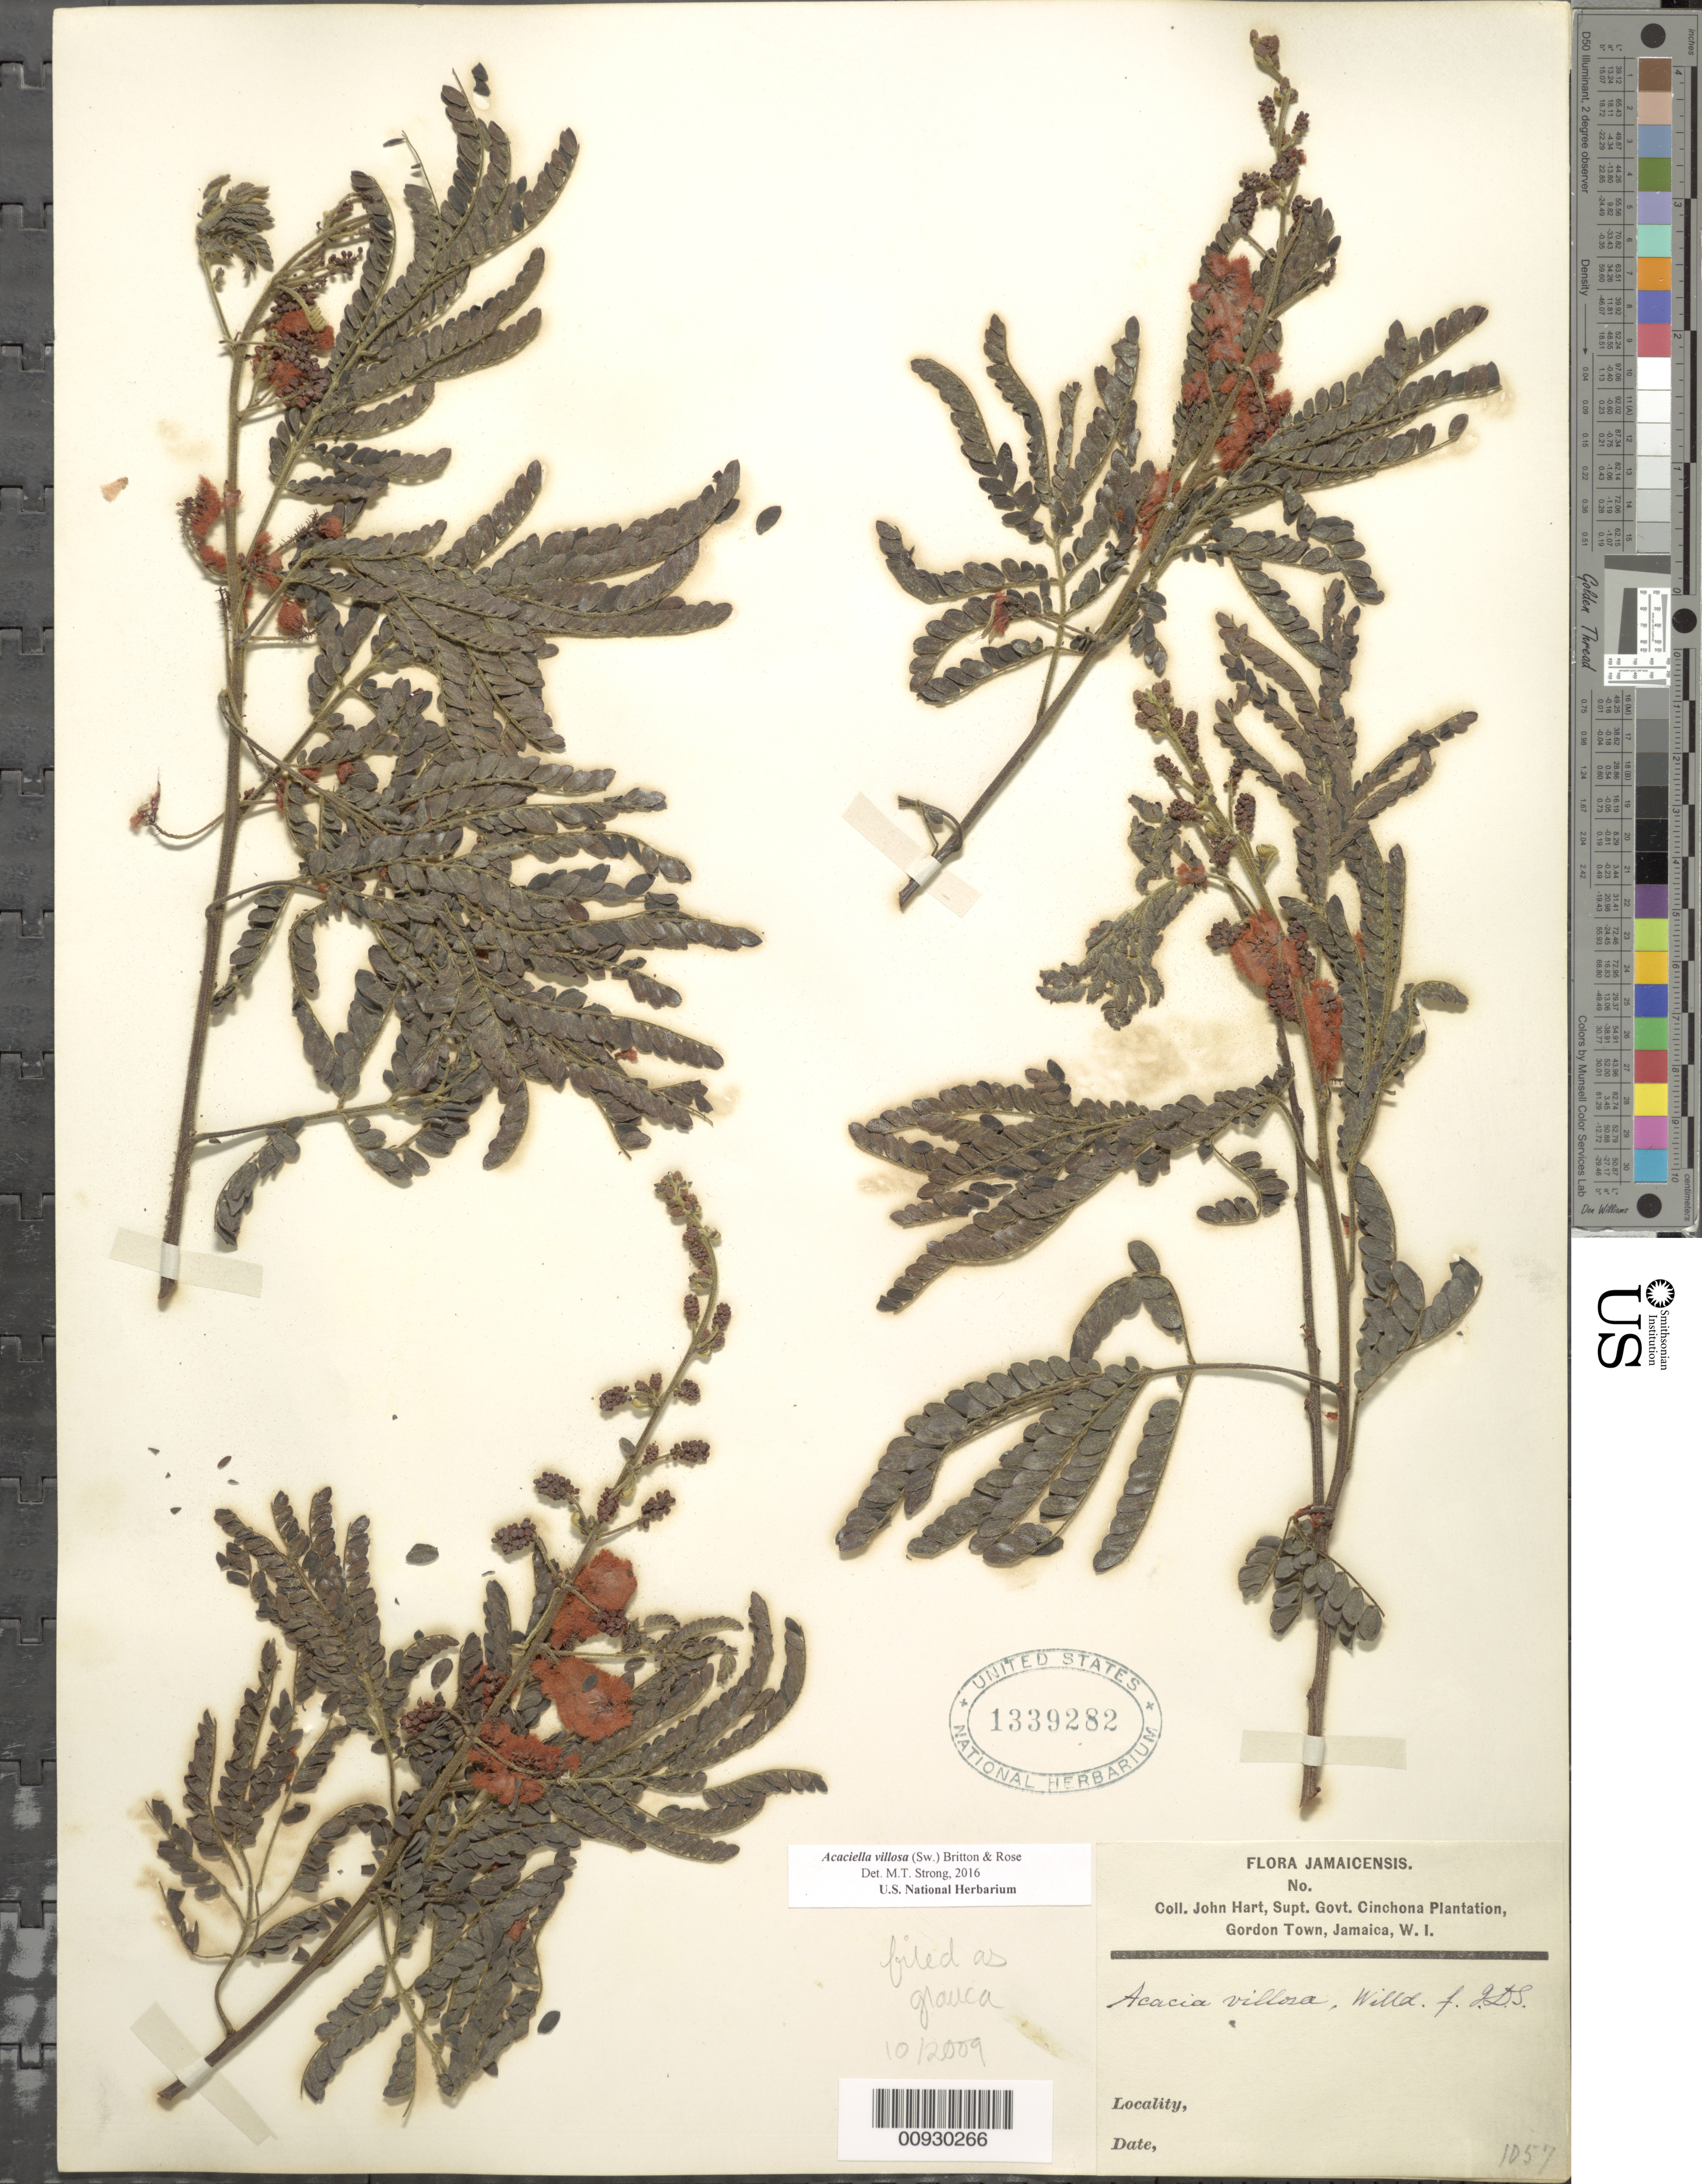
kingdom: Plantae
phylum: Tracheophyta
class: Magnoliopsida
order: Fabales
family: Fabaceae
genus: Acaciella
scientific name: Acaciella villosa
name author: (Sw.) Britton & Rose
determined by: Strong, M. T., (US), Smithsonian Institution - National Museum of Natural History (UNITED STATES)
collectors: J. Hart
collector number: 1057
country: Jamaica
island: Jamaica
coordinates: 0 N, 0 E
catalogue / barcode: US 1339282